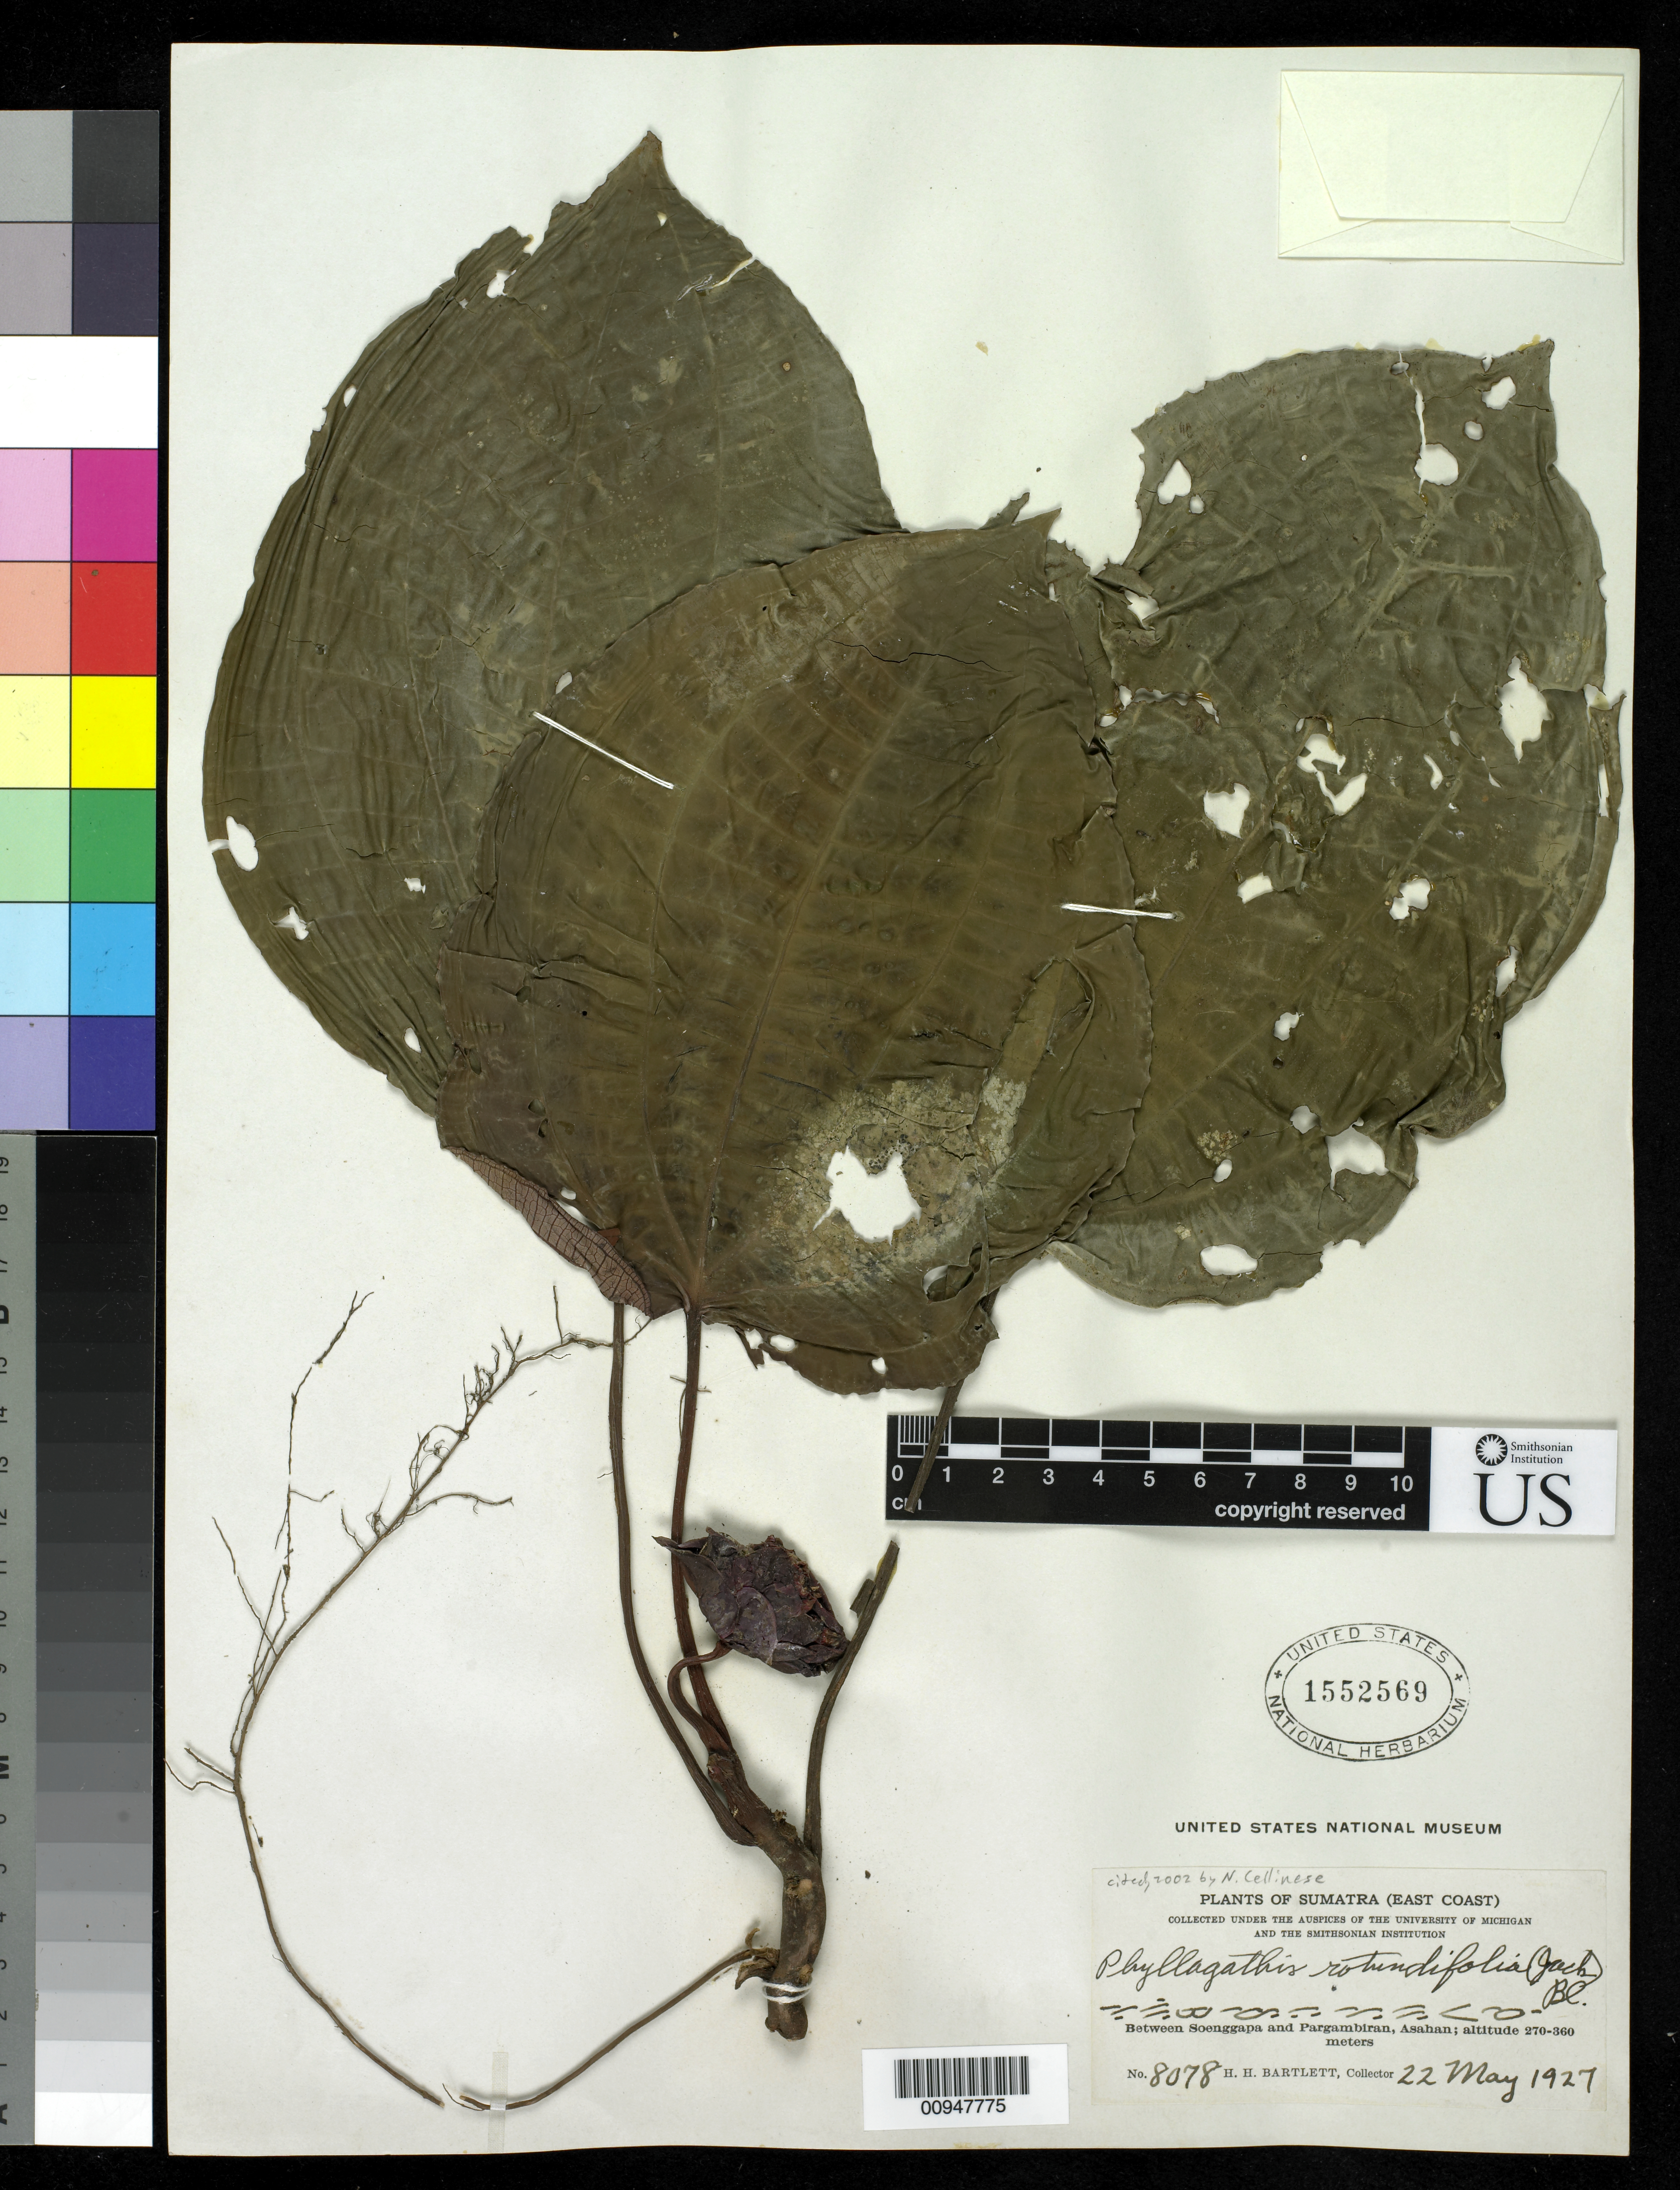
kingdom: Plantae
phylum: Tracheophyta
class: Magnoliopsida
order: Myrtales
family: Melastomataceae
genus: Phyllagathis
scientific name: Phyllagathis rotundifolia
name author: (Jack) Blume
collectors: H. H. Bartlett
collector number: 8078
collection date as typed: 22 May 1927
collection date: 1927-05-22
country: Indonesia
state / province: Sumatra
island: Sumatra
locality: Between Soenggapa and Pargambiran, Asahan, east coast of Sumatra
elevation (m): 270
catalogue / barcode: US 1552569